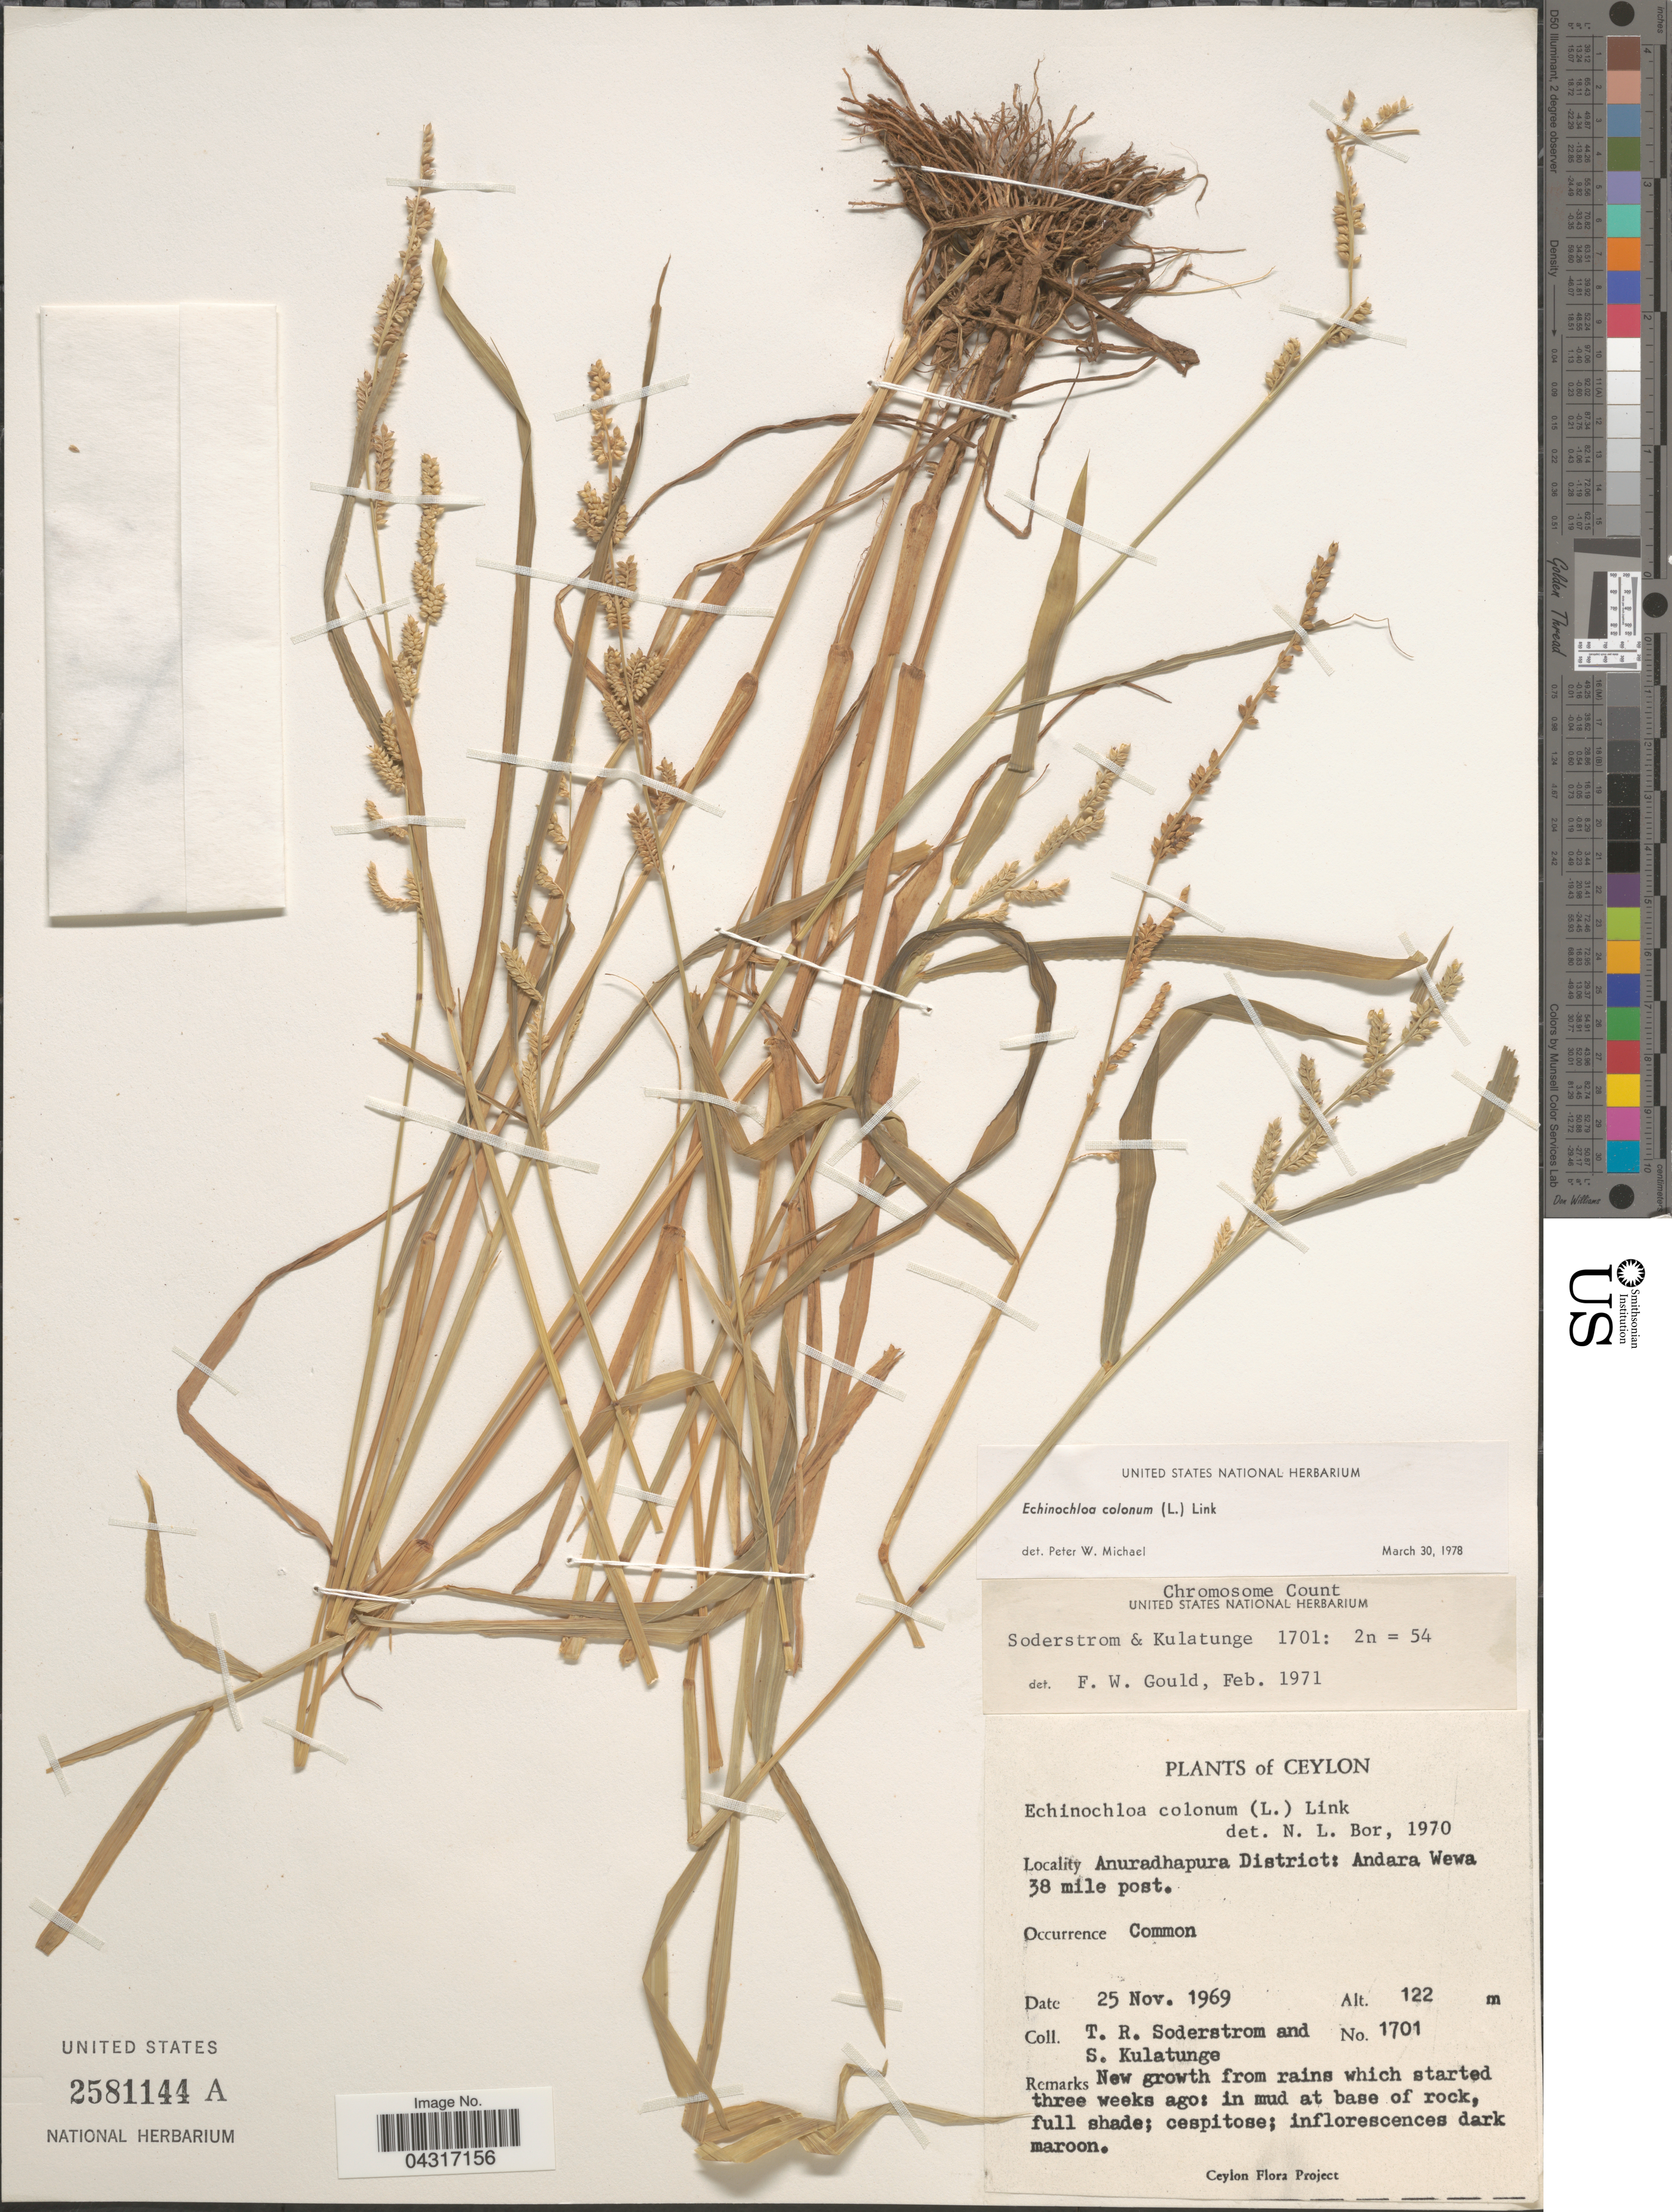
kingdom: Plantae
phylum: Tracheophyta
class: Liliopsida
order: Poales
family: Poaceae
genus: Echinochloa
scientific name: Echinochloa colona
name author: (L.) Link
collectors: T. R. Soderstrom & S. Kulatunge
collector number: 1701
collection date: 1969-11-25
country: Sri Lanka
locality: Ceylon. Anuradhapura District: Andara Wewa 38 mile post.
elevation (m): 122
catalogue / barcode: US 2581144A